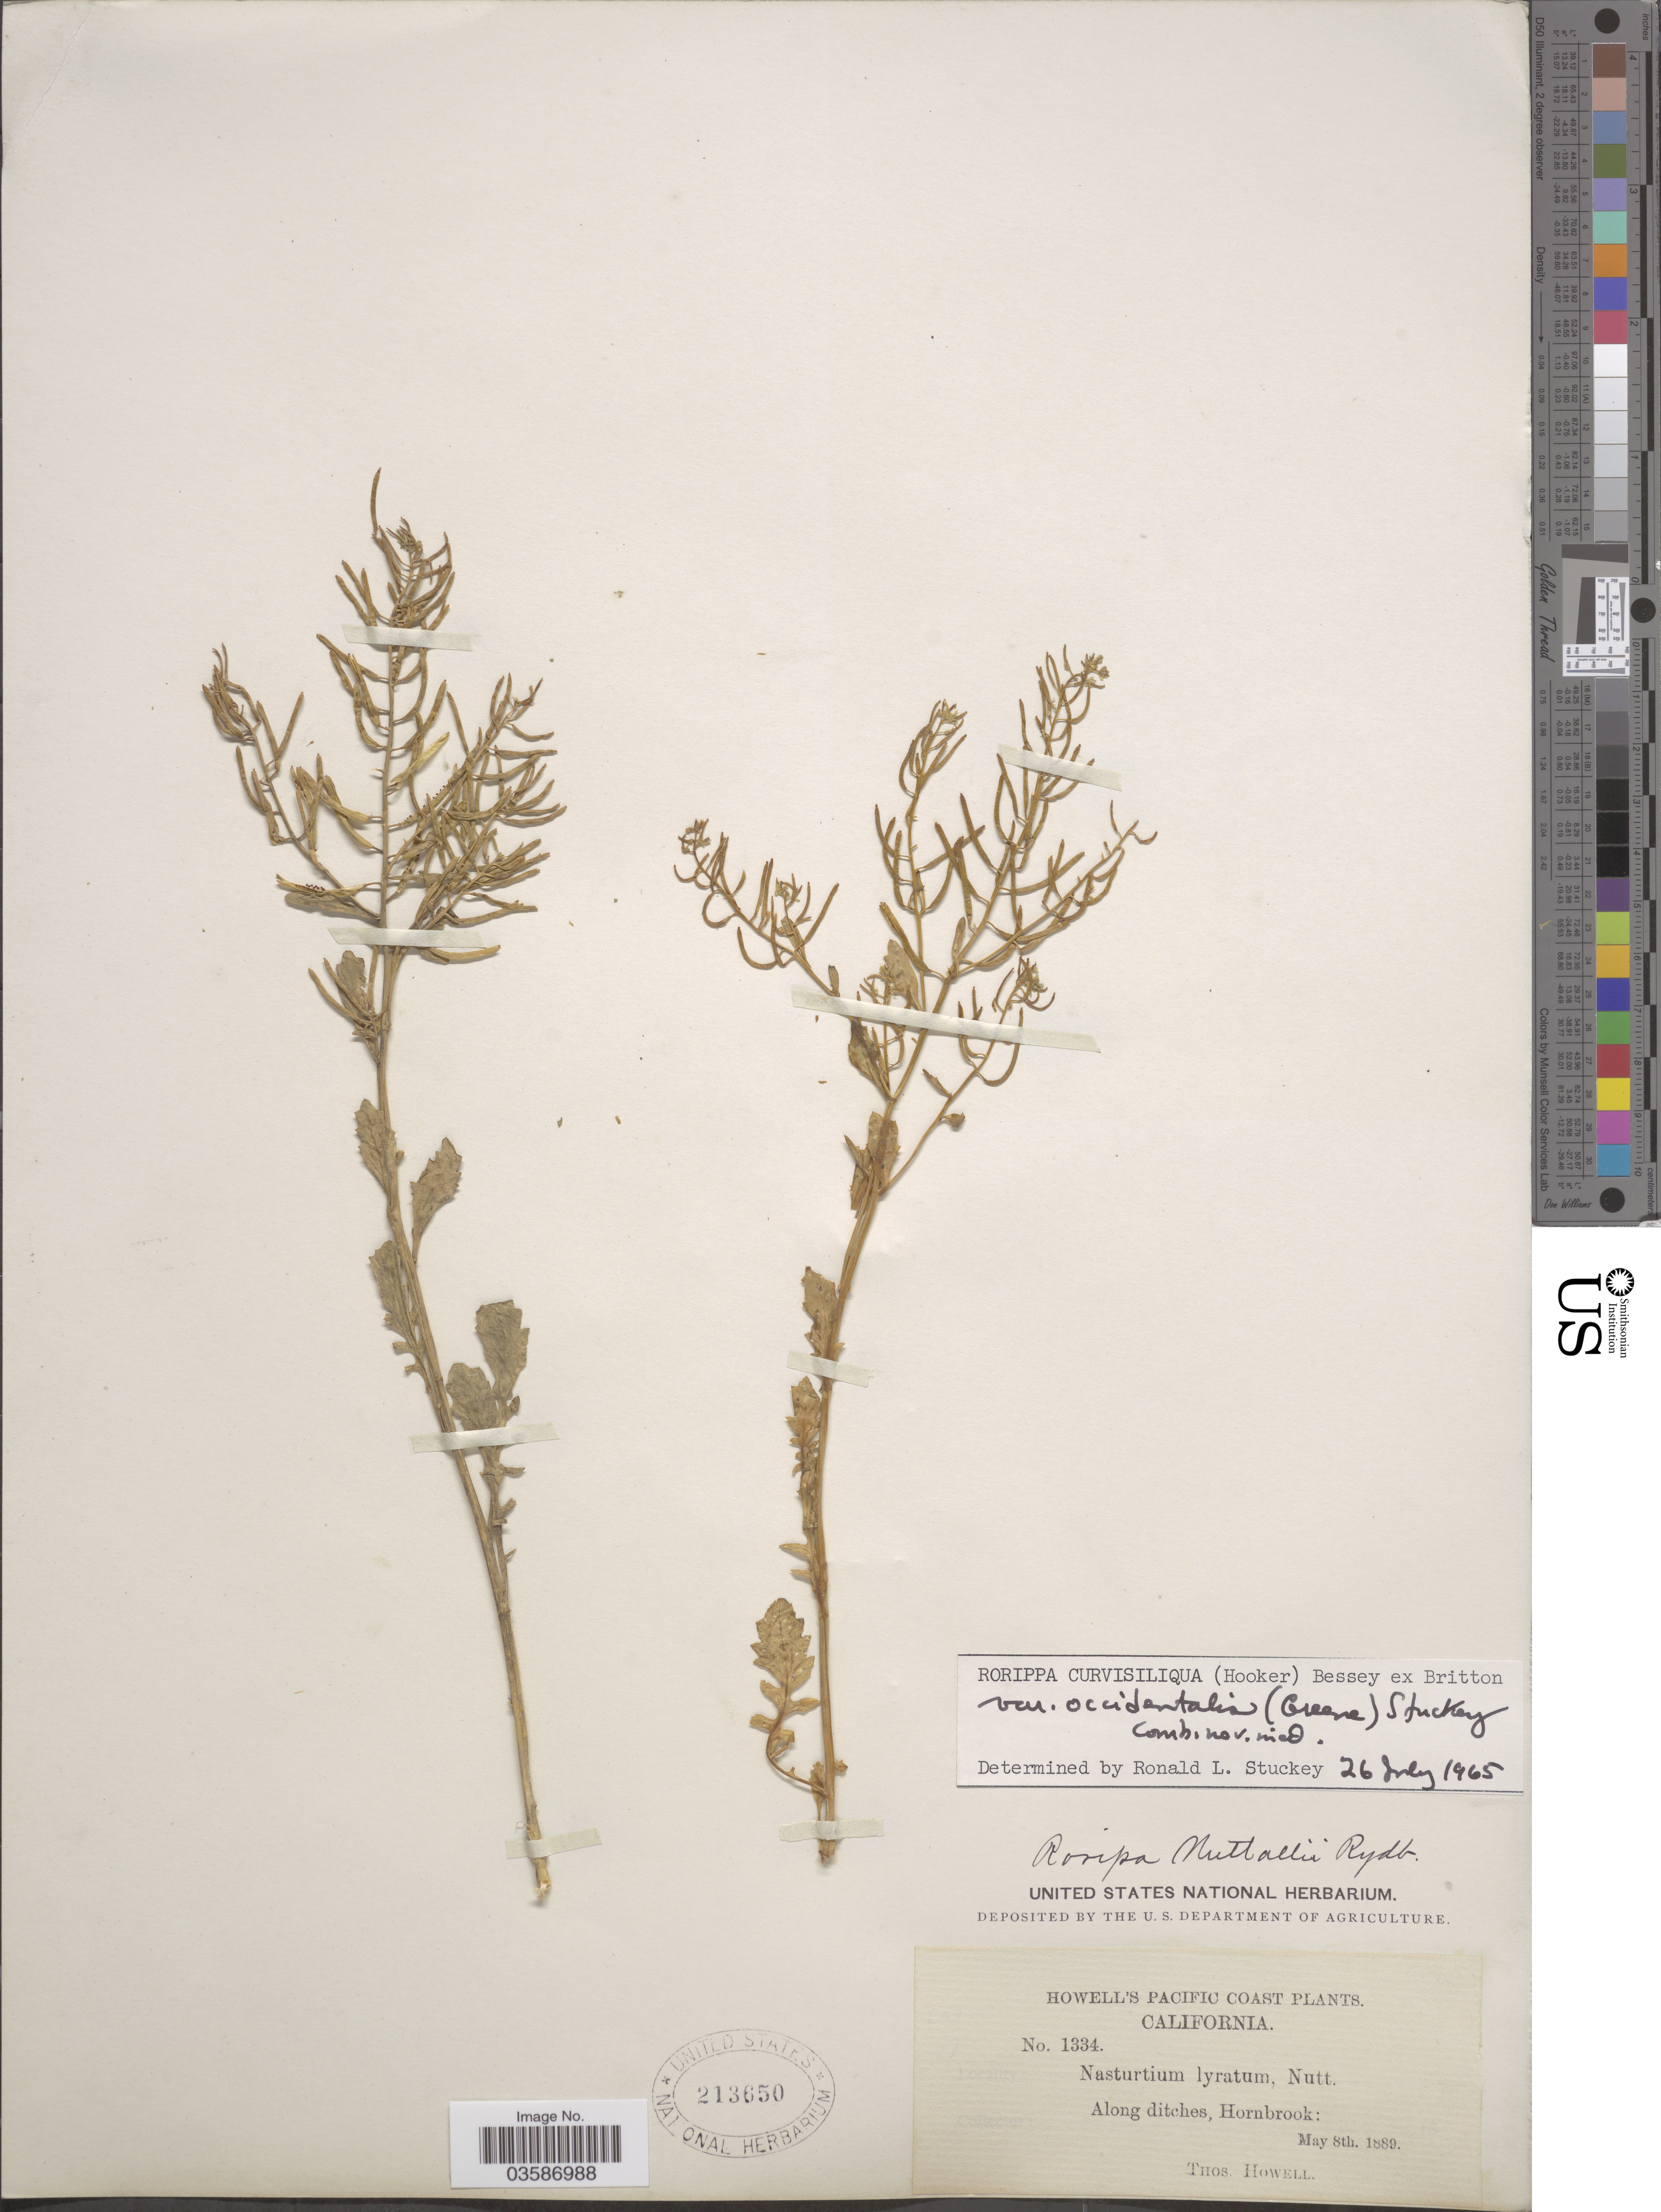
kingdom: Plantae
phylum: Tracheophyta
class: Magnoliopsida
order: Brassicales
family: Brassicaceae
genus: Rorippa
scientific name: Rorippa curvisiliqua var. occidentalis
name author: (Greene) Stuckey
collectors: T. Howell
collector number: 1334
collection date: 1889-05-08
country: United States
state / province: California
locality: Pacific Coast. Hornbrook.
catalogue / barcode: US 213650